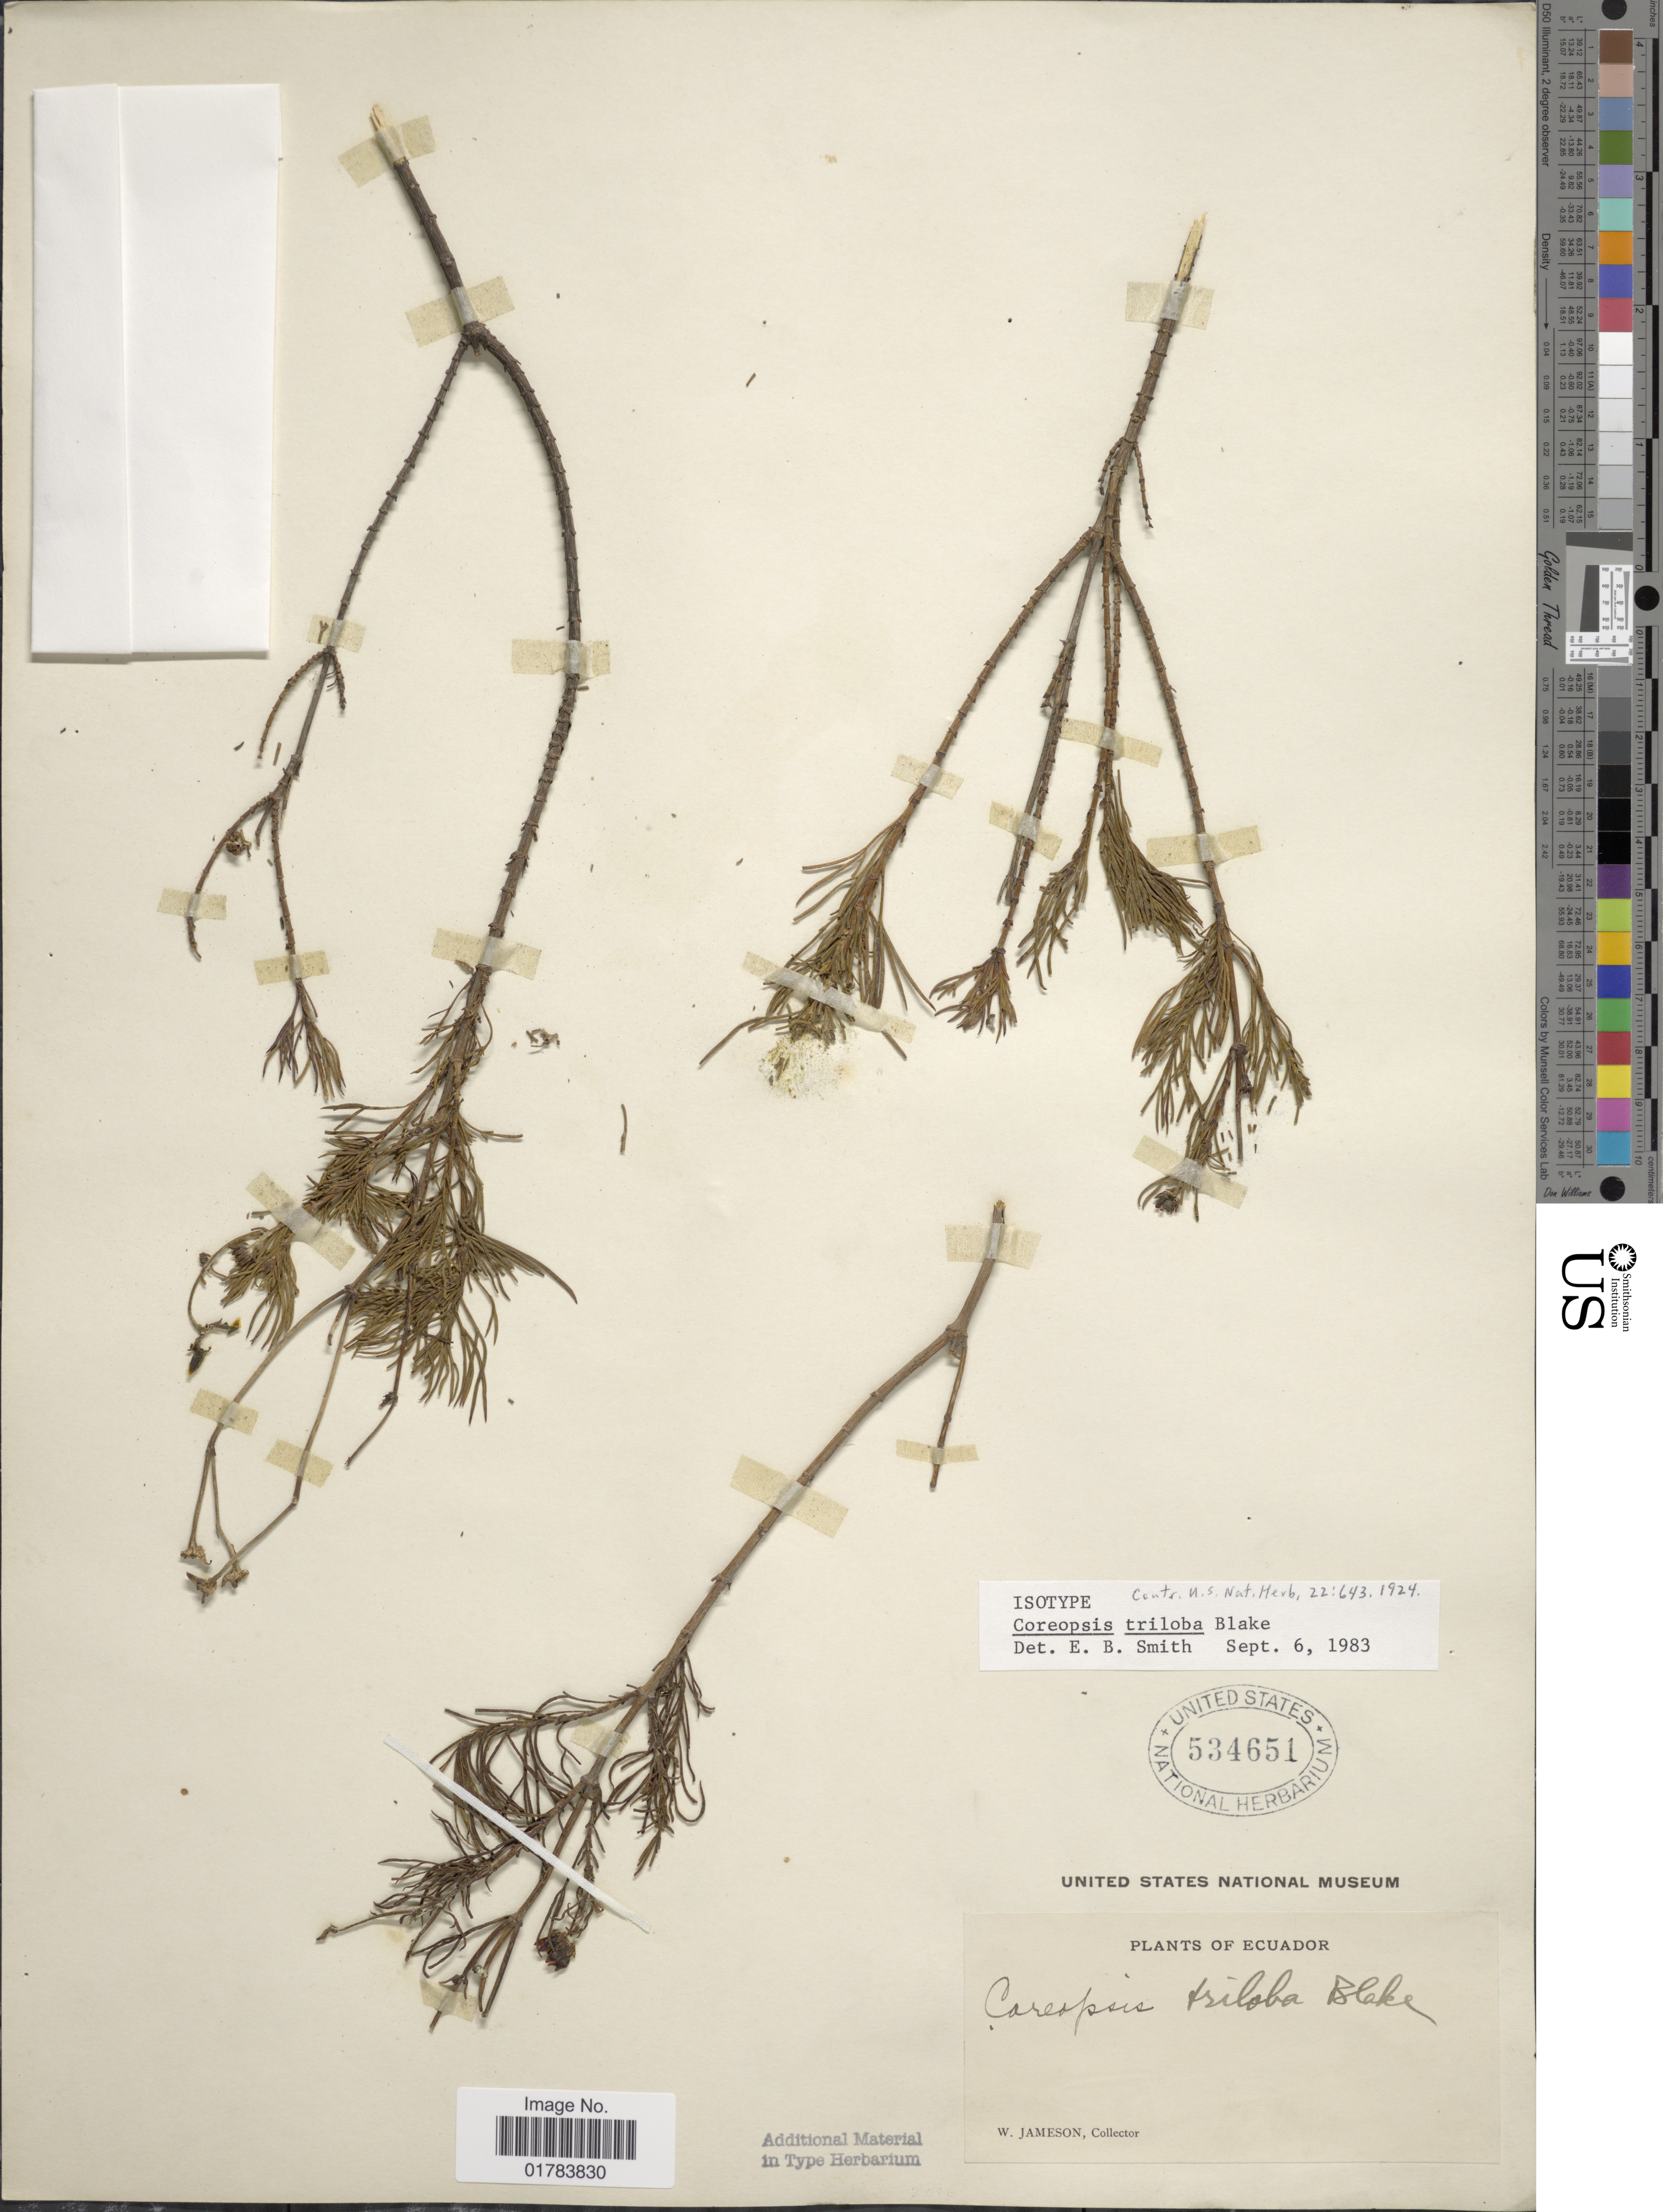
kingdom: Plantae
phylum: Tracheophyta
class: Magnoliopsida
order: Asterales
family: Asteraceae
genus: Coreopsis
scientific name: Coreopsis capillacea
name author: Kunth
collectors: W. Jameson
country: Ecuador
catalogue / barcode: US 534651